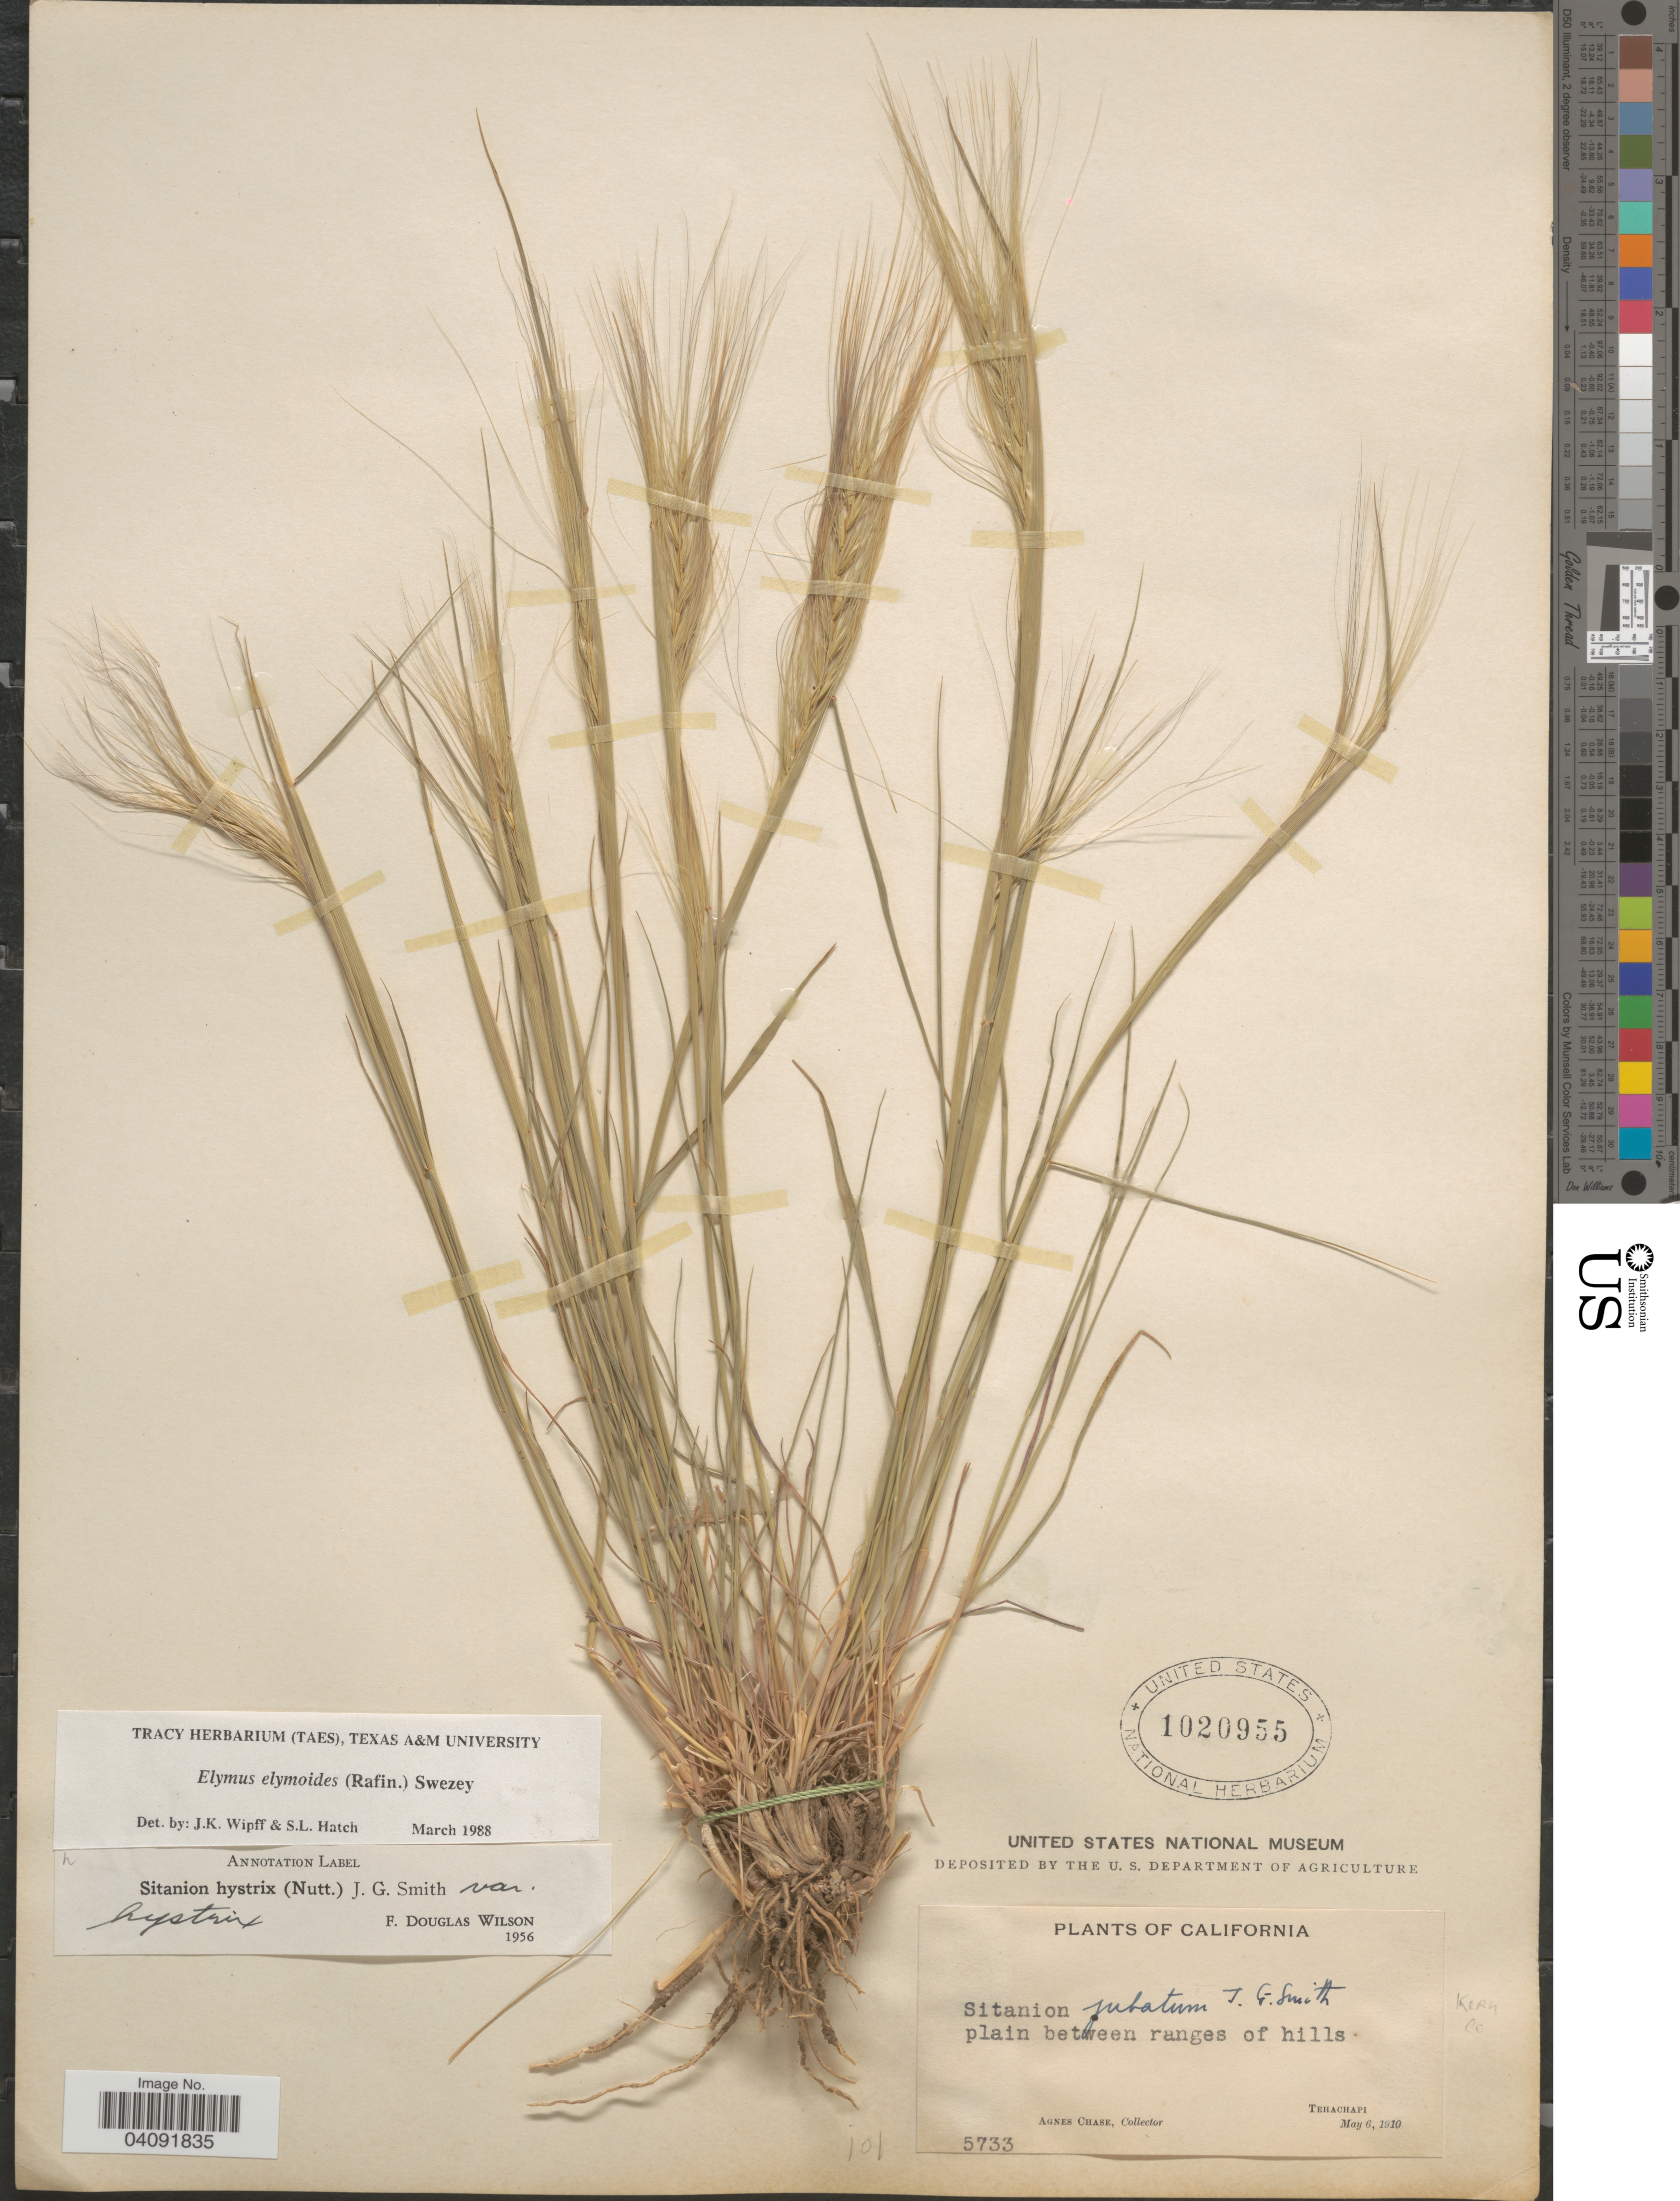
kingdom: Plantae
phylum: Tracheophyta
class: Liliopsida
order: Poales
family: Poaceae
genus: Elymus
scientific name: Elymus elymoides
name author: (Raf.) Swezey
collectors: A. Chase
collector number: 5733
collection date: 1910-05-06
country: United States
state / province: California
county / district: Kern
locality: Kern Co. Plain between ranges of hills. Tehachapi.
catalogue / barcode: US 1020955